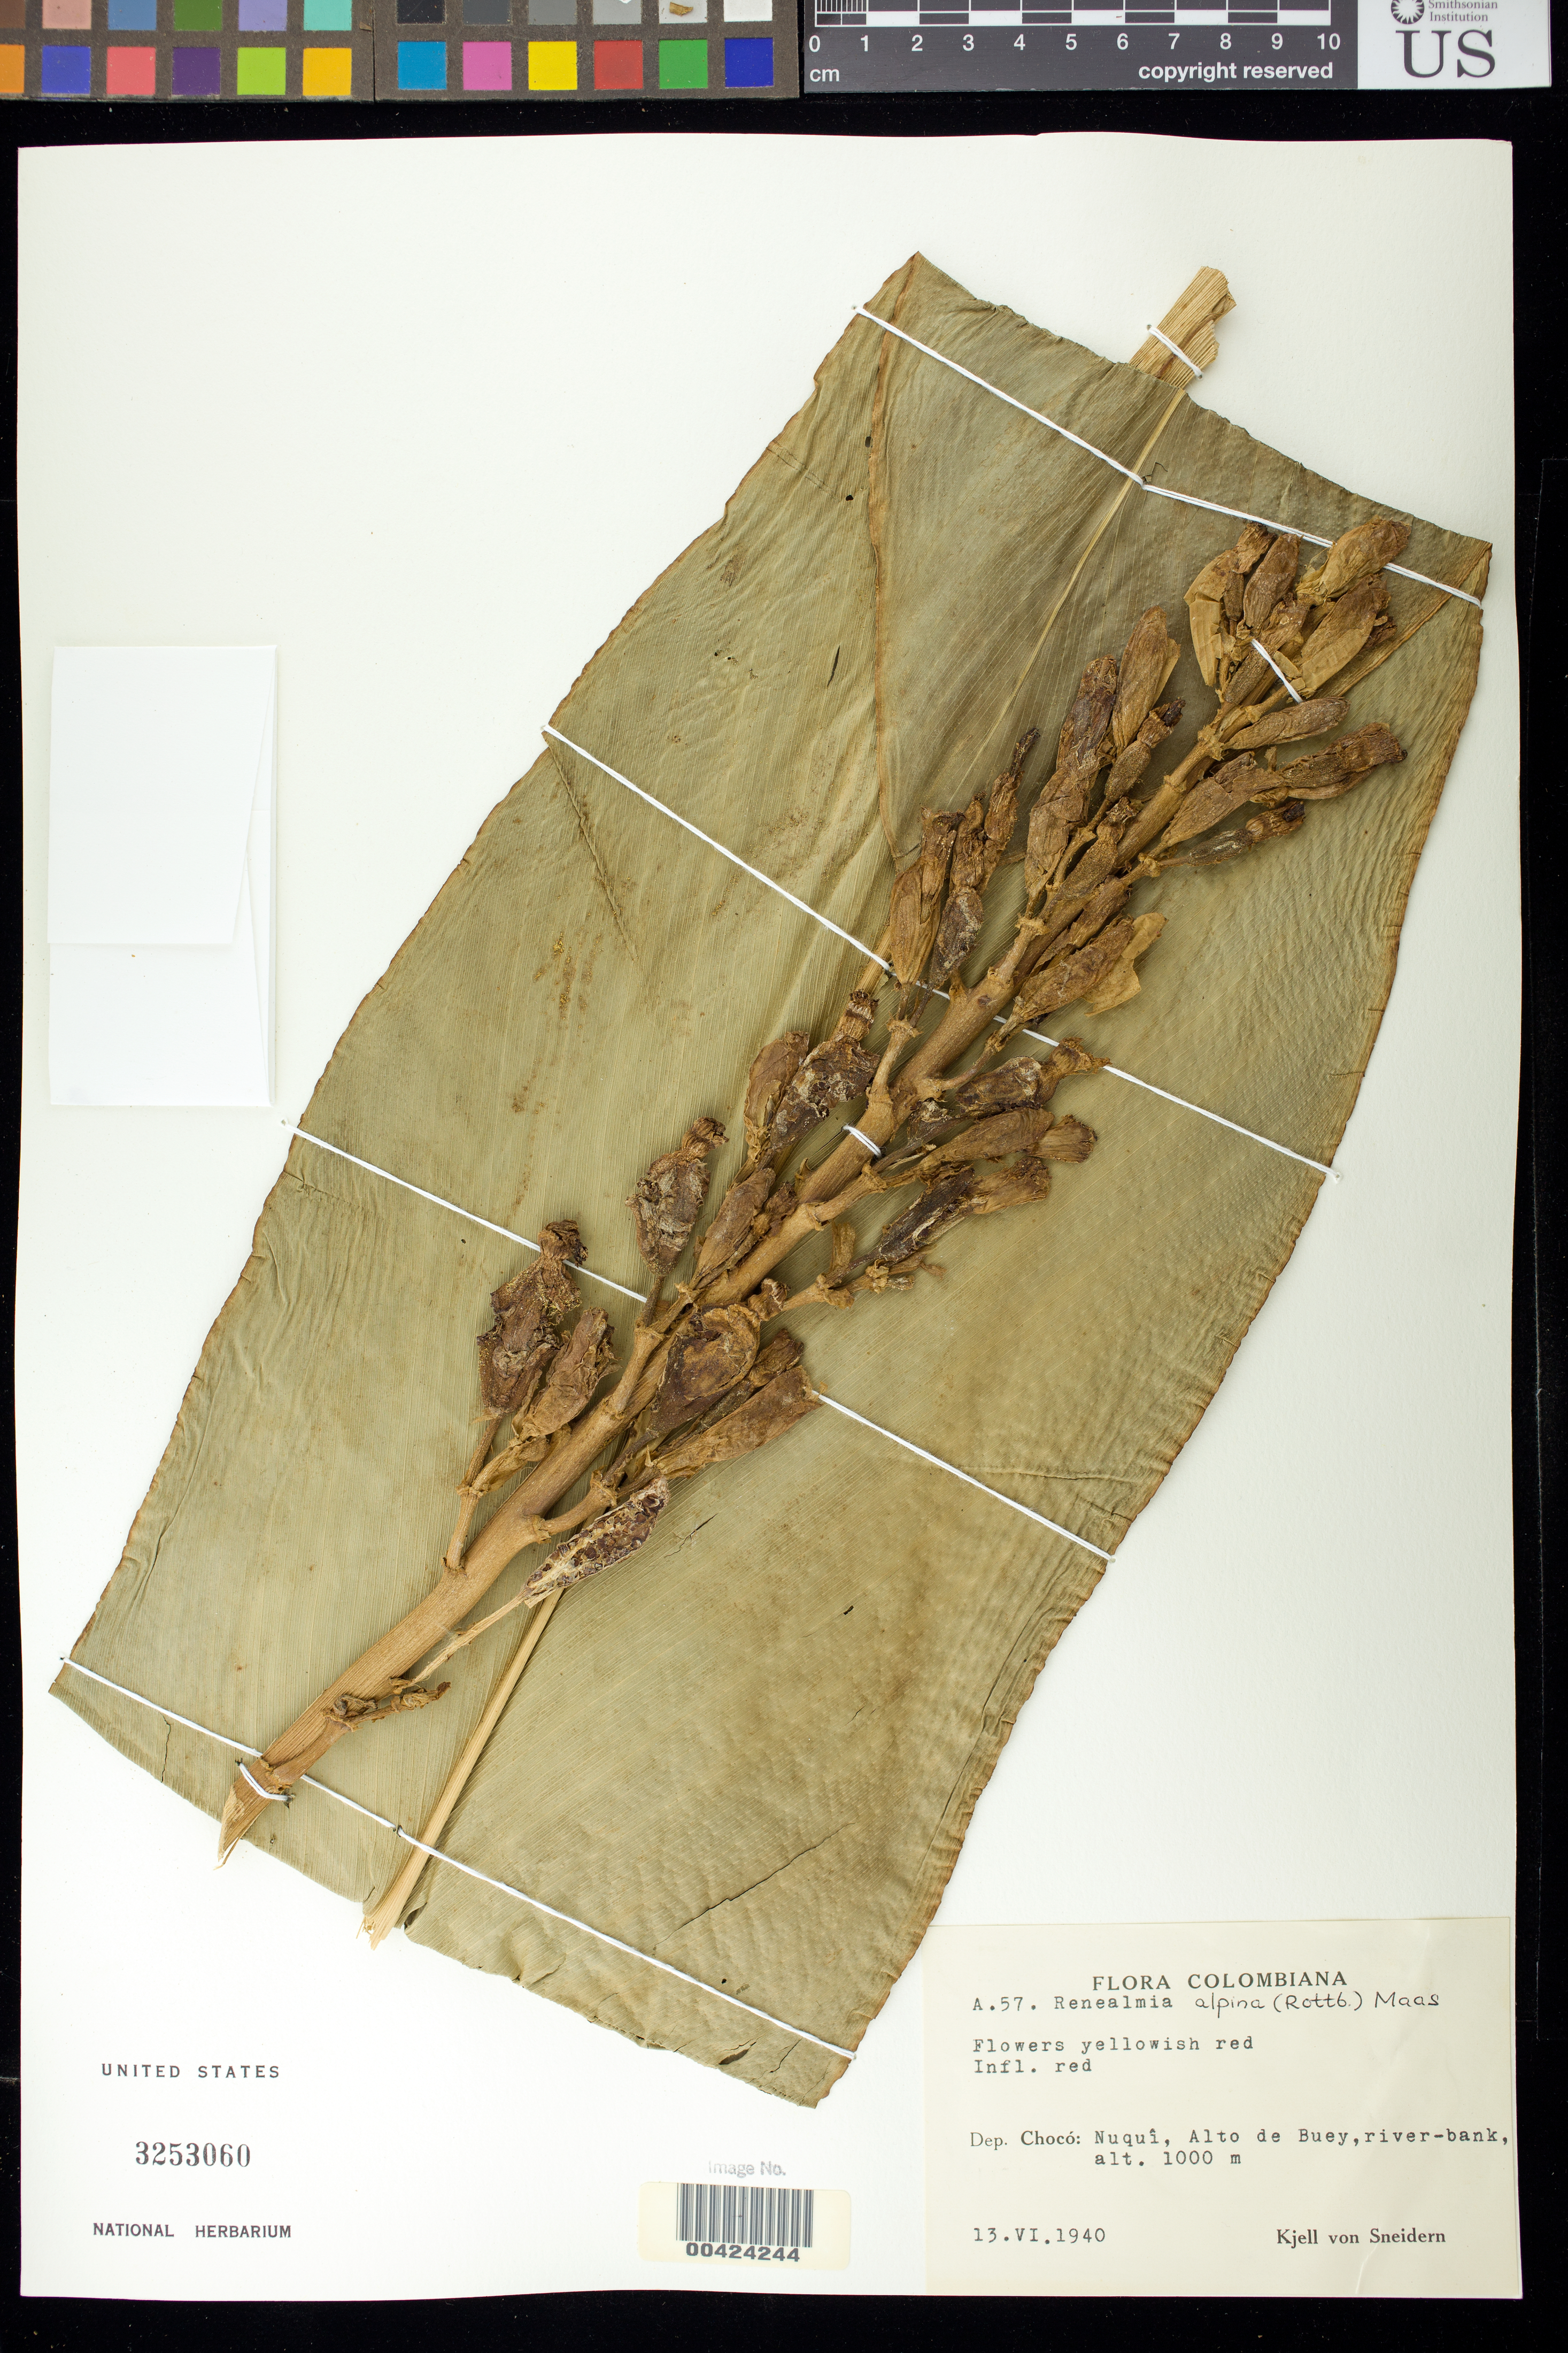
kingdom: Plantae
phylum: Tracheophyta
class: Liliopsida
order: Zingiberales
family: Zingiberaceae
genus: Renealmia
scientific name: Renealmia alpinia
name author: (Rottb.) Maas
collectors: K. von Sneidern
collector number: A.57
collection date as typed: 13 Jun 1940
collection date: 1940-06-13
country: Colombia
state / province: Chocó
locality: Nuqui, Alto de Buey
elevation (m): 1000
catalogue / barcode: US 3253060